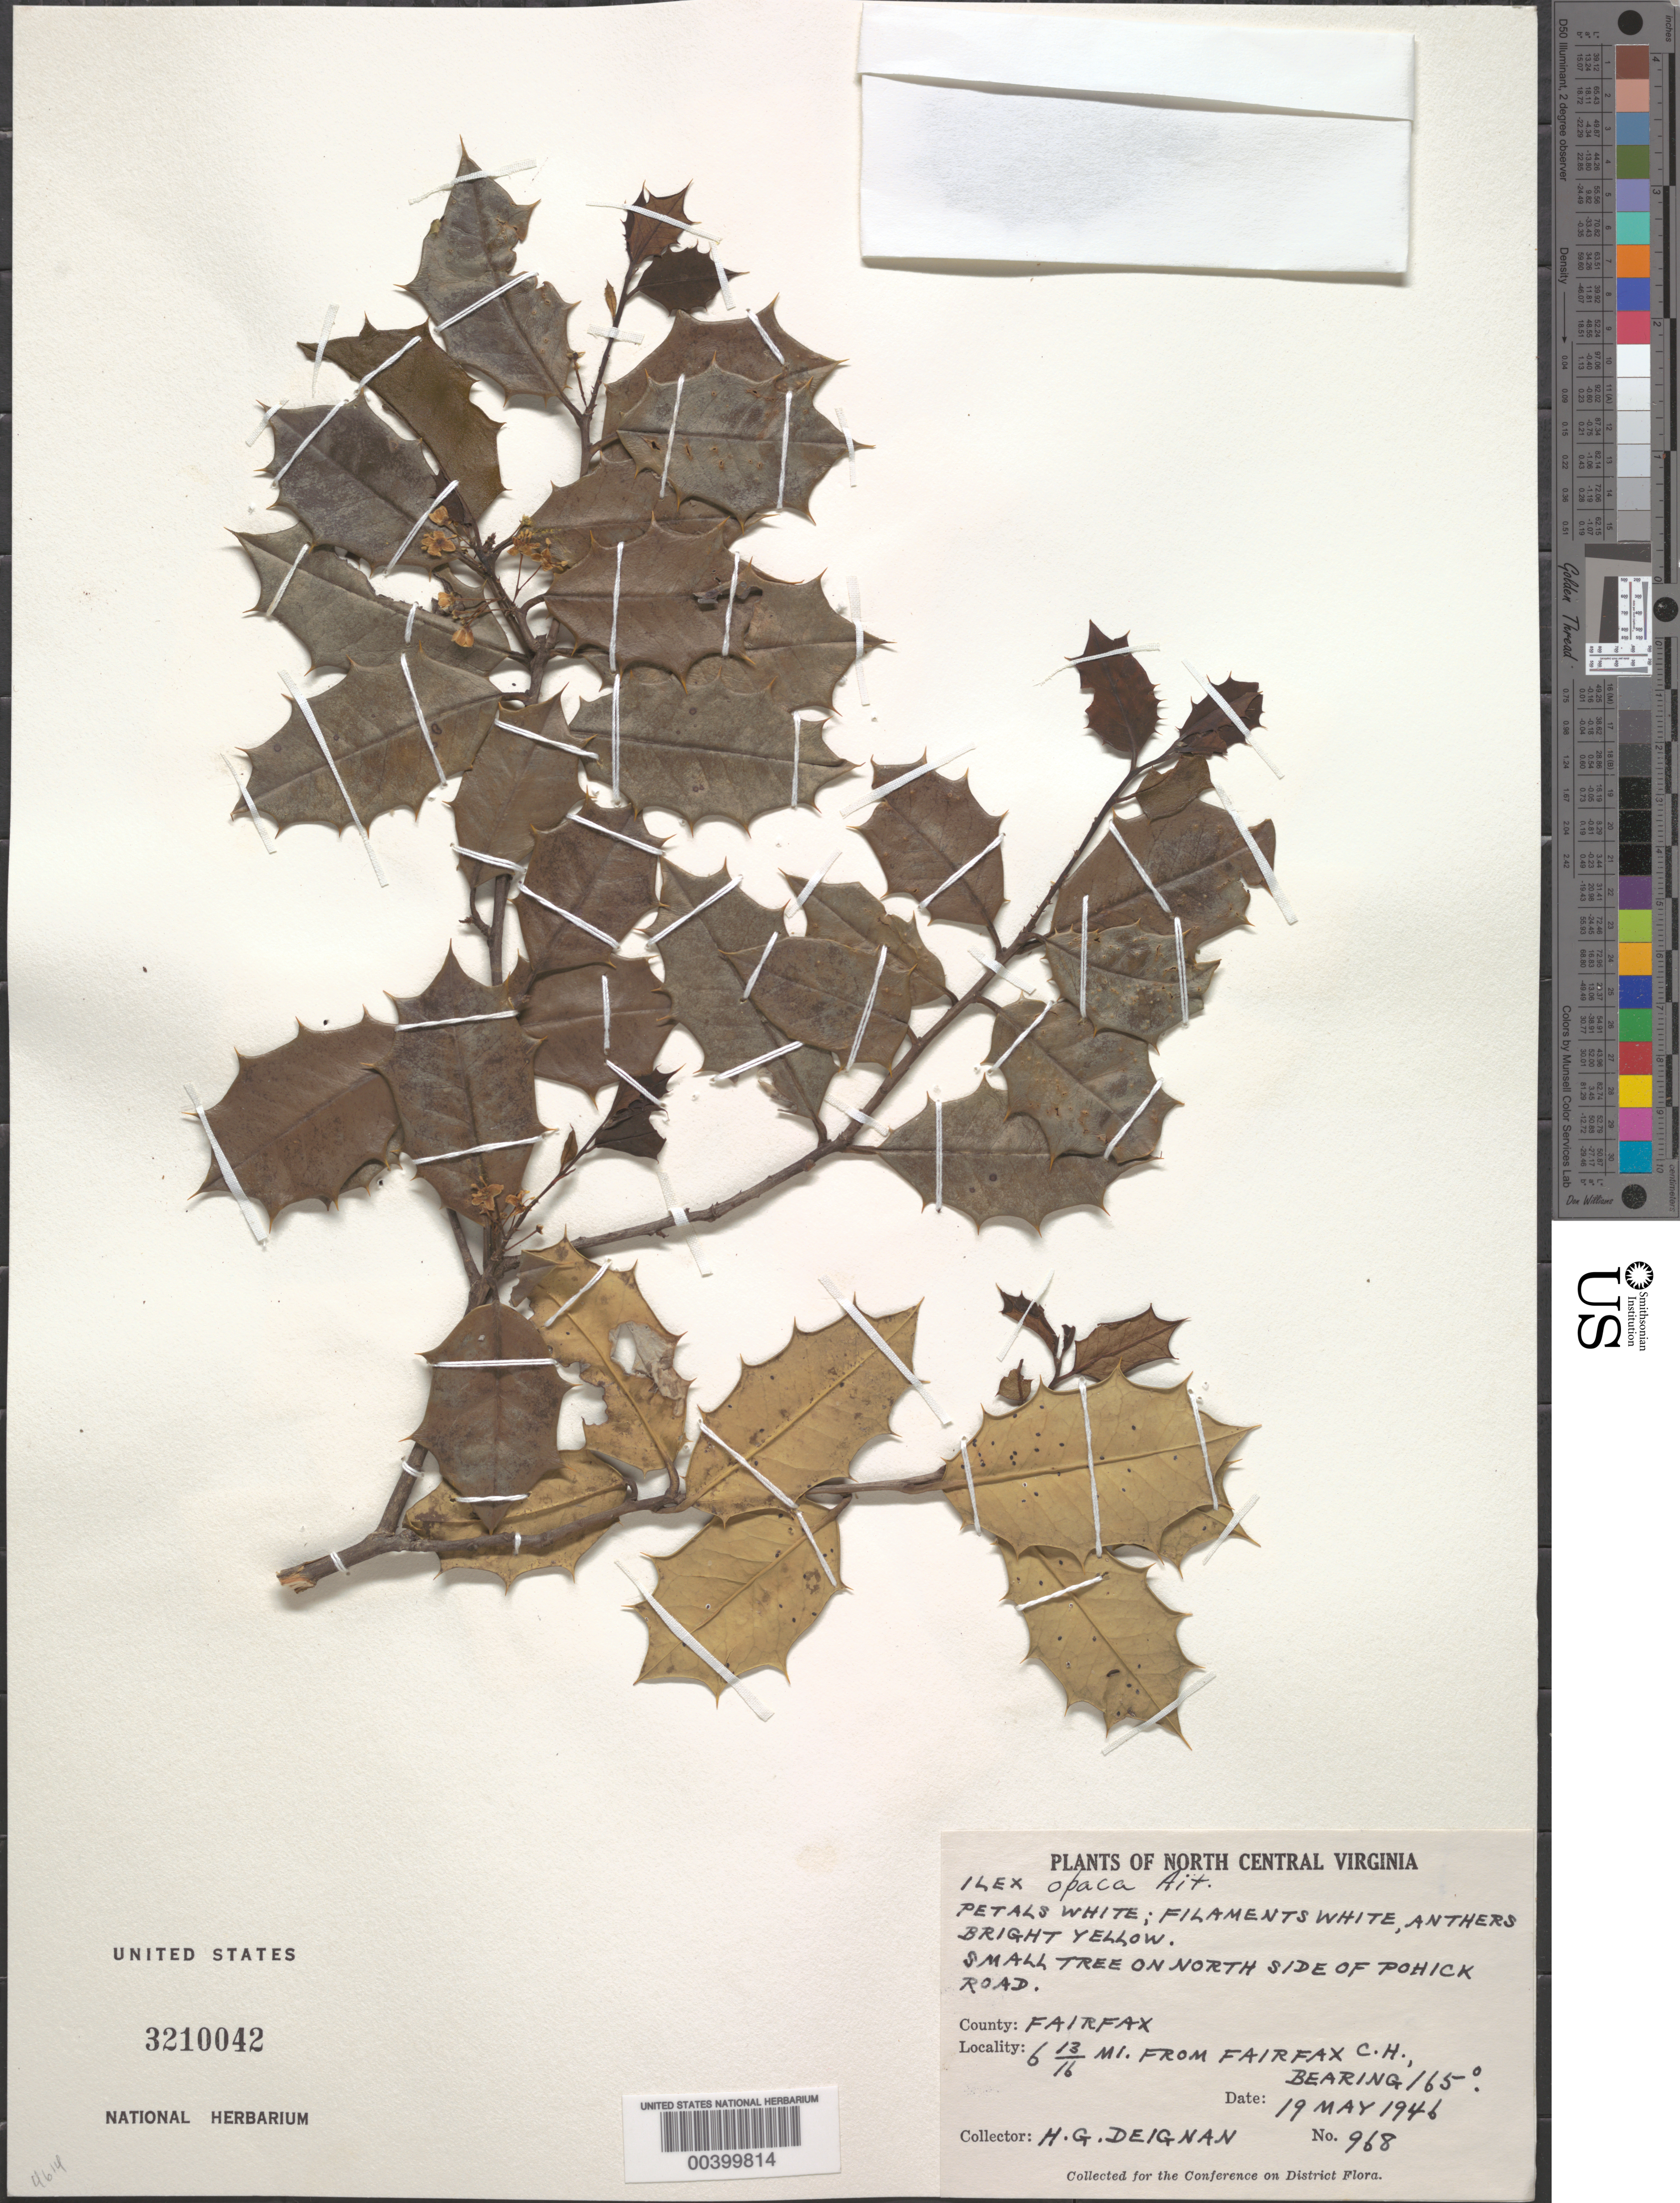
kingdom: Plantae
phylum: Tracheophyta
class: Magnoliopsida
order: Aquifoliales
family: Aquifoliaceae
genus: Ilex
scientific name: Ilex opaca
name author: Aiton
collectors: H. Deignan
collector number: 968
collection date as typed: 19 May 1946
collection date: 1946-05-19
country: United States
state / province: Virginia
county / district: Fairfax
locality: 6 13/16 M from Fairfax County Court House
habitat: On roadside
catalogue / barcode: US 3210042